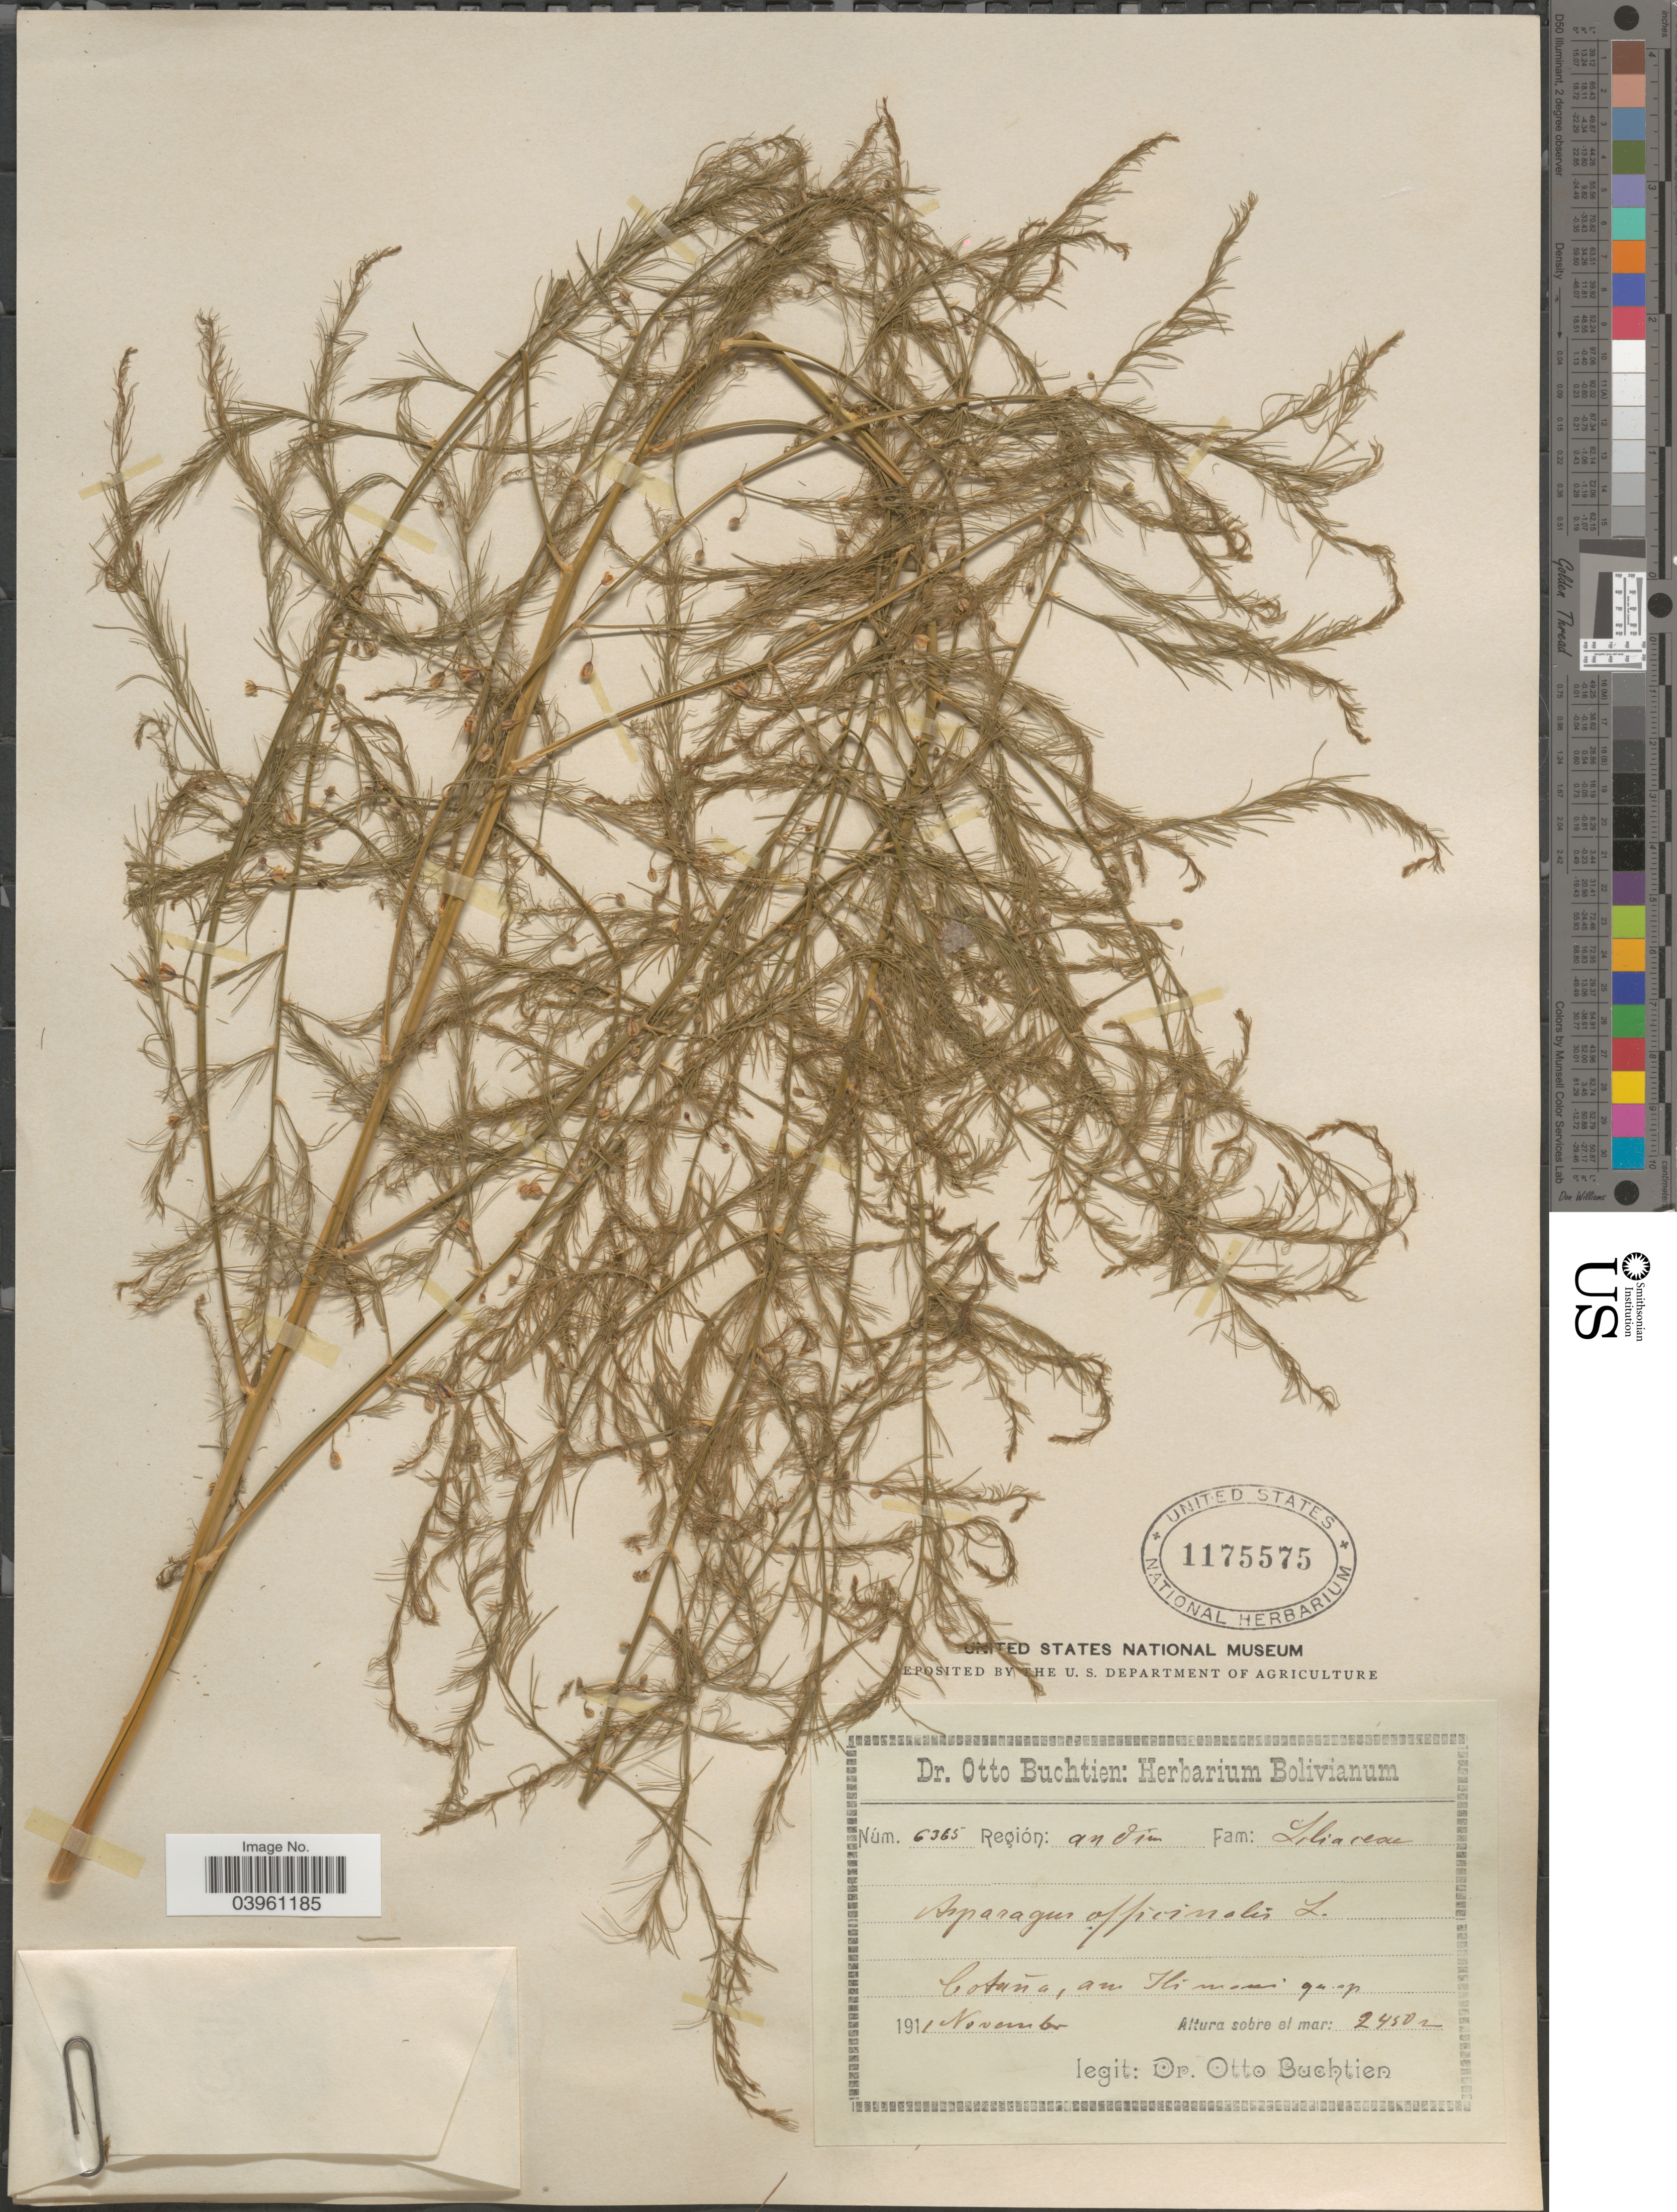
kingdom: Plantae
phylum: Tracheophyta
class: Liliopsida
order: Asparagales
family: Asparagaceae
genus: Asparagus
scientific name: Asparagus officinalis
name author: L.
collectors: O. Buchtien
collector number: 6365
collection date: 1911-11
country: Bolivia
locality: Región: andin. Cotuńa, am Hircani quap.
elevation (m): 2450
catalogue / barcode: US 1175575